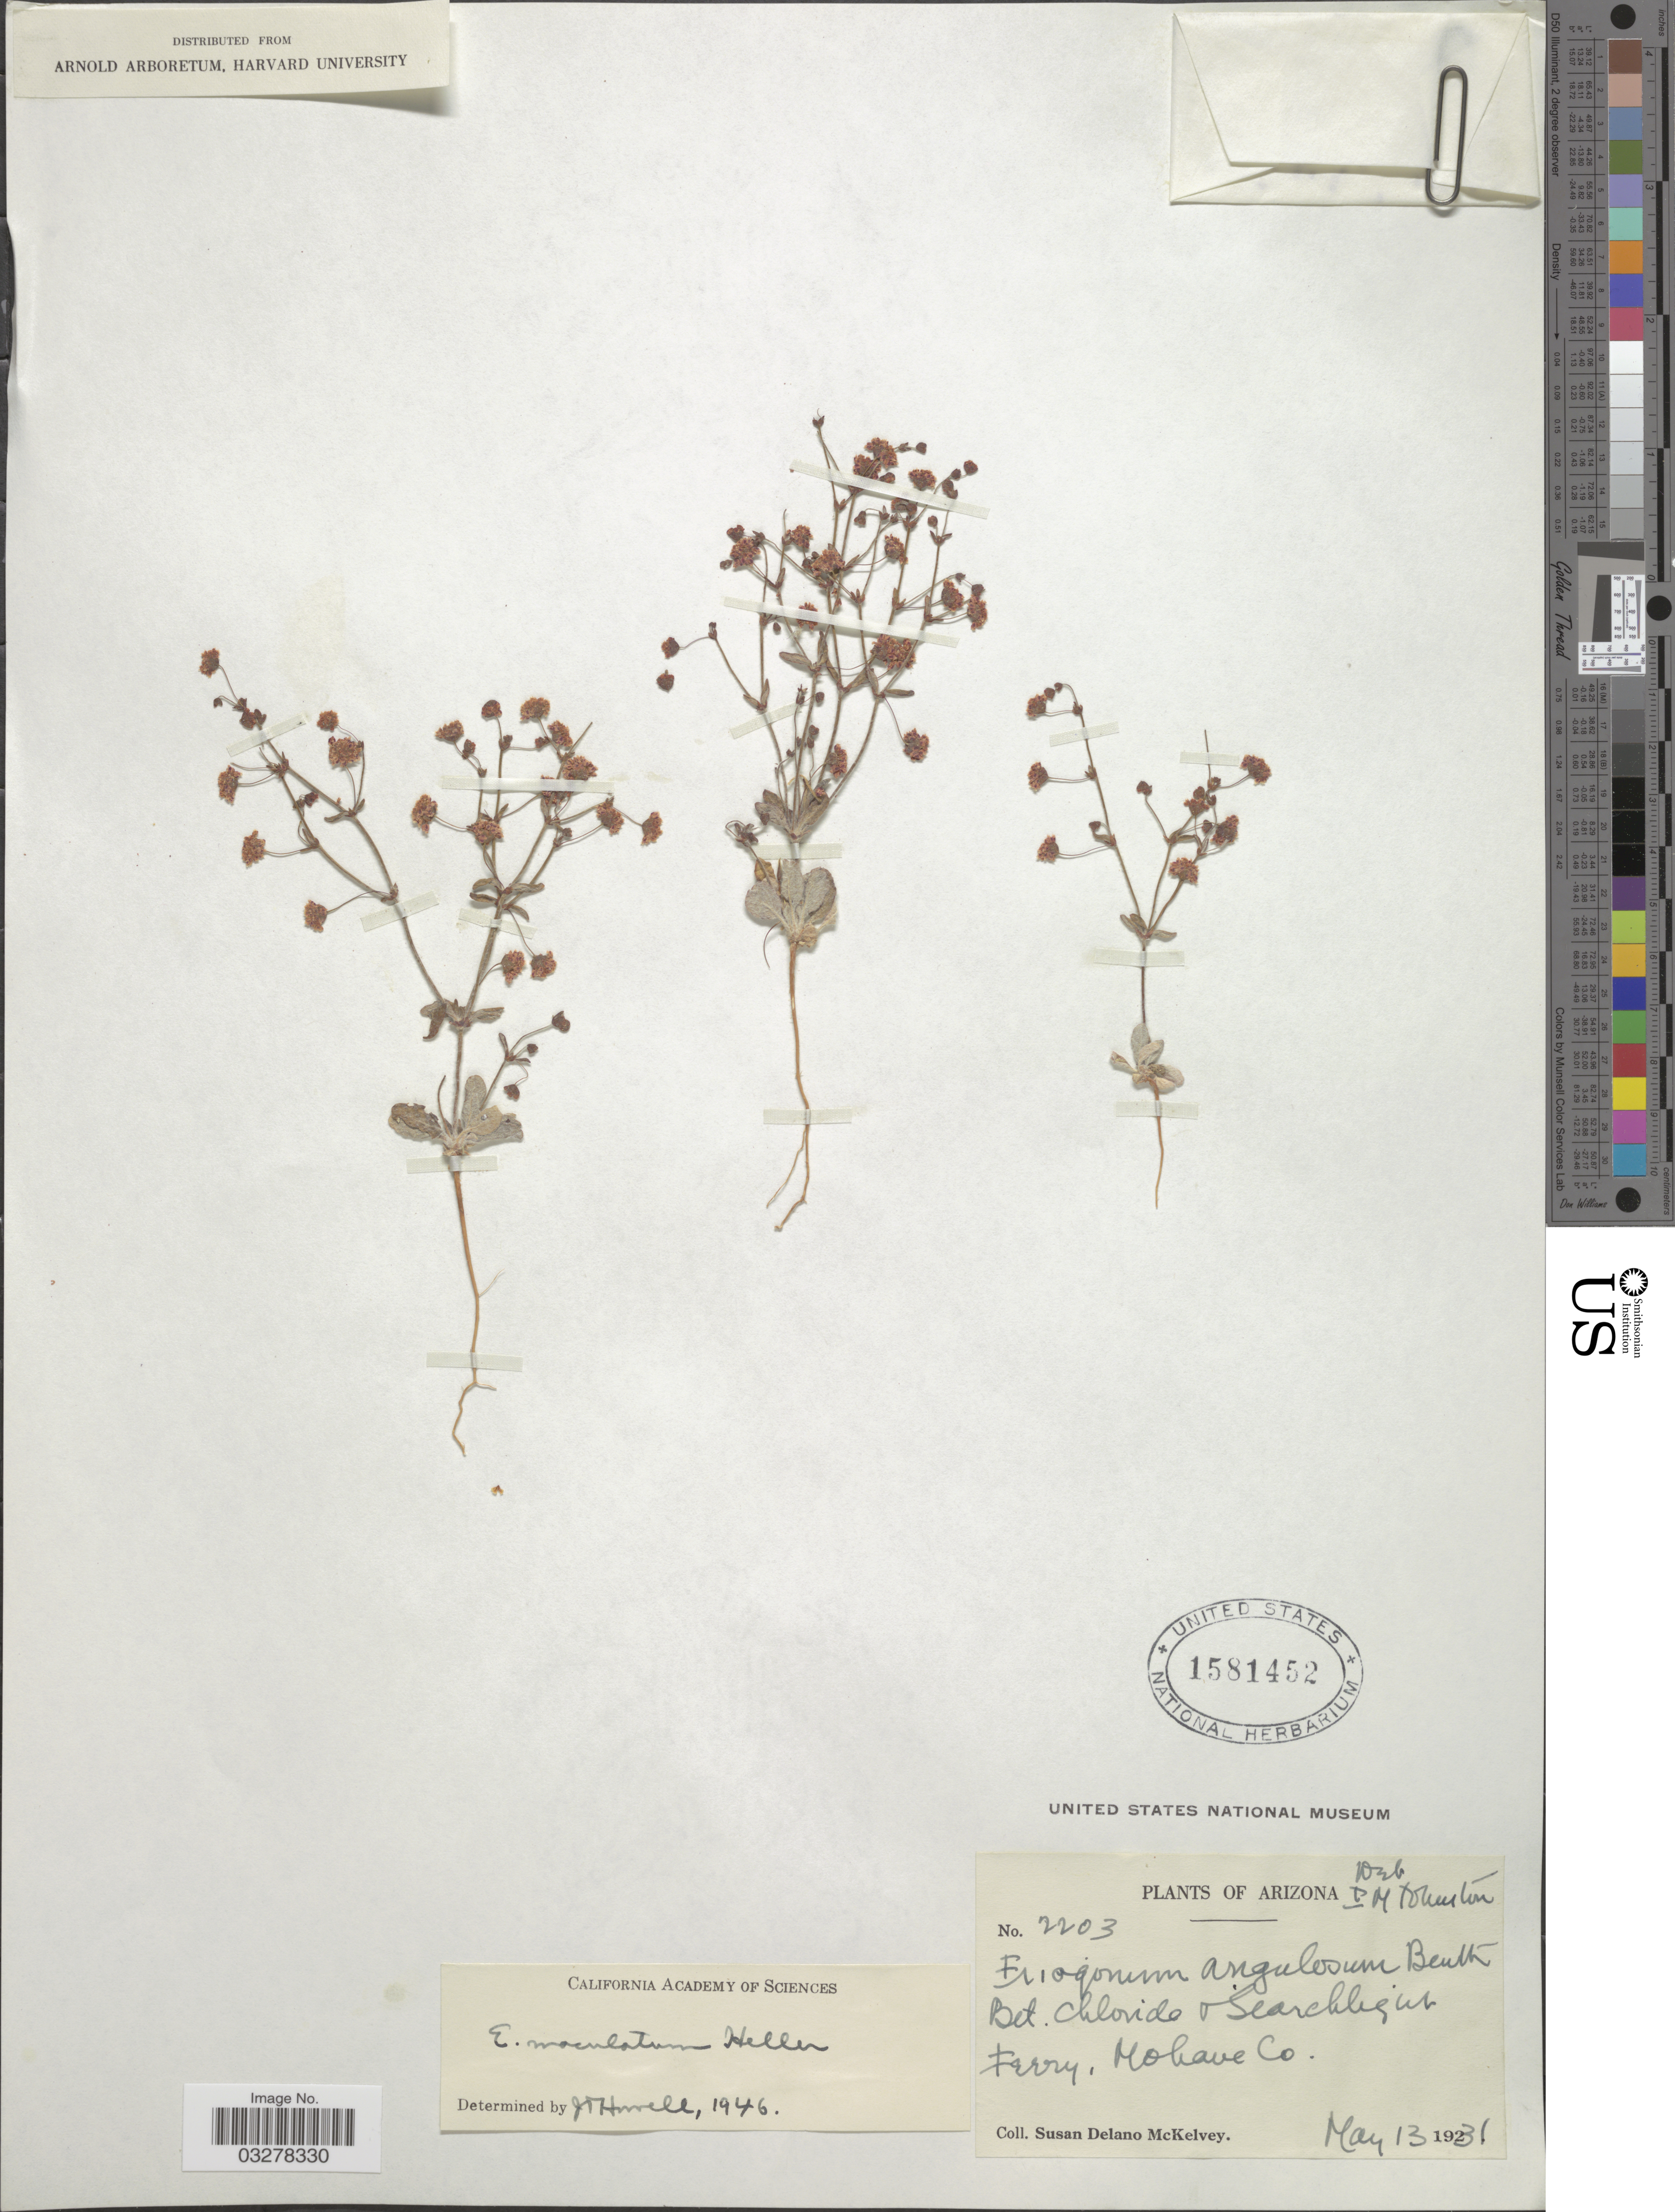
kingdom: Plantae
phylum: Tracheophyta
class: Magnoliopsida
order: Caryophyllales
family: Polygonaceae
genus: Eriogonum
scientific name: Eriogonum maculatum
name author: A. Heller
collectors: S. A. McKelvey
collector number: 2203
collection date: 1931-05-13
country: United States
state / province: Arizona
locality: Bet. Chloride & Searchlight. Ferry, Mohave Co.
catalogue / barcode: US 1581452